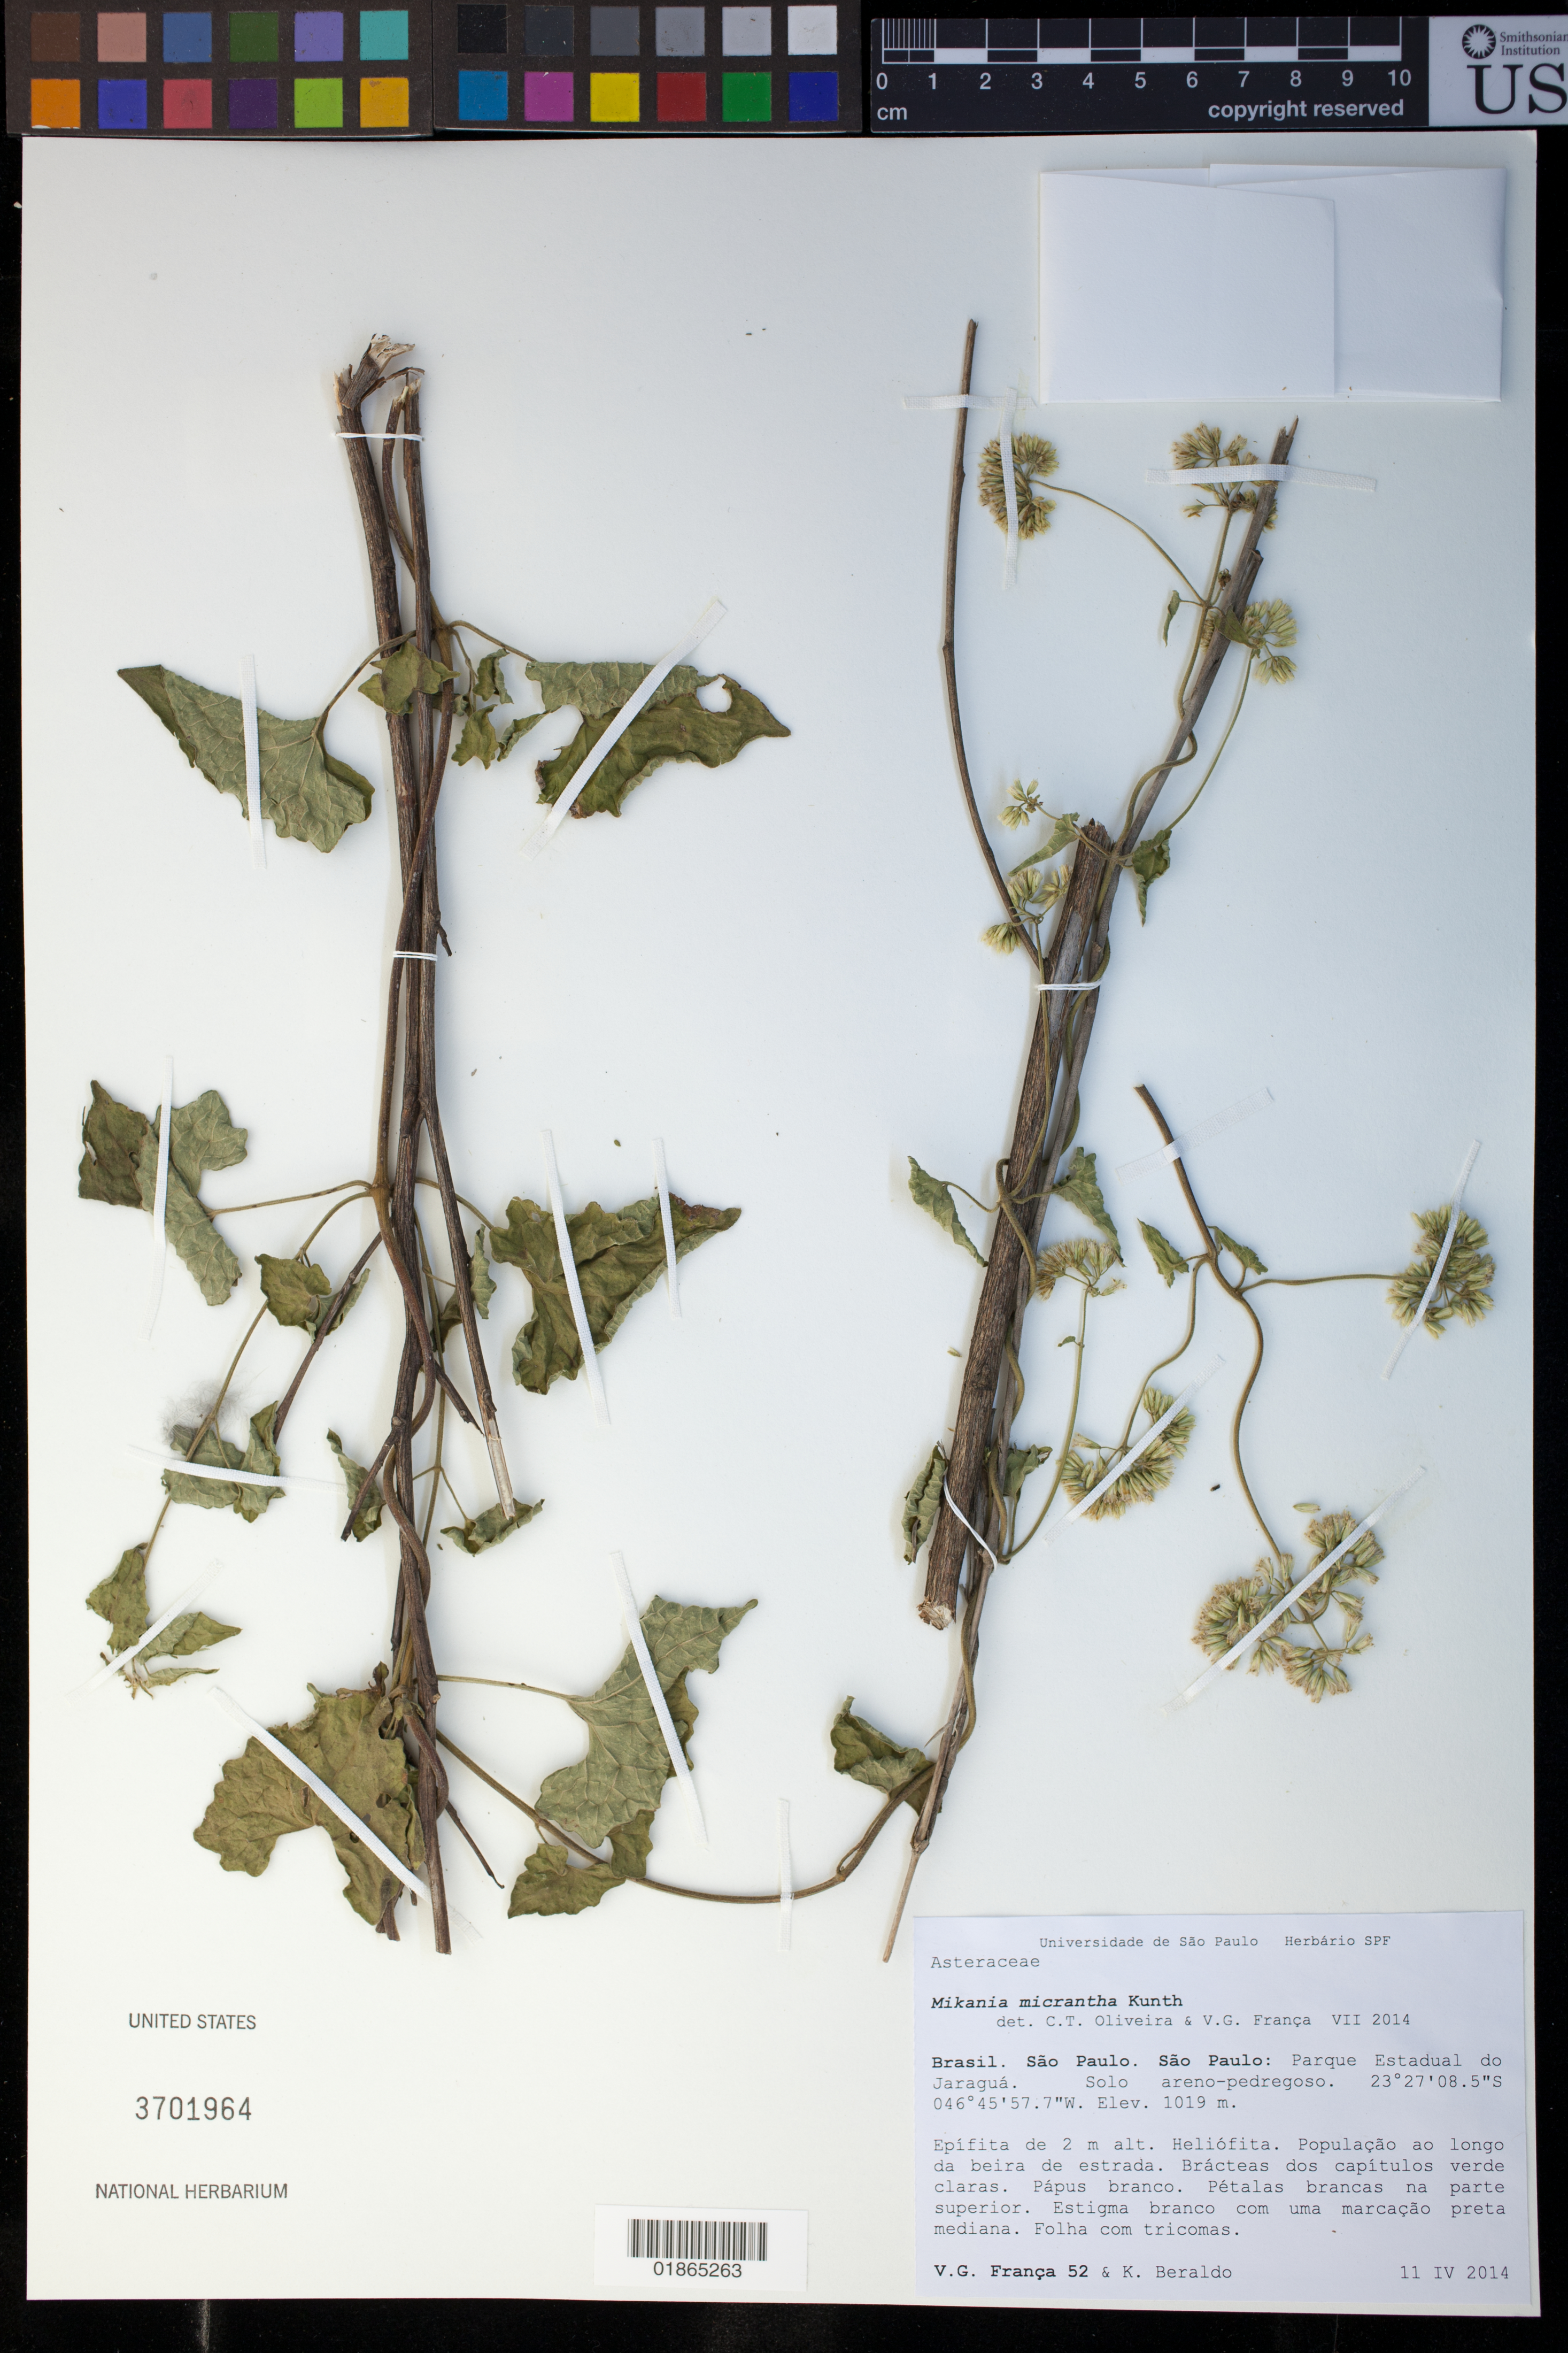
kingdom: Plantae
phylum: Tracheophyta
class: Magnoliopsida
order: Asterales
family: Asteraceae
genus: Mikania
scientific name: Mikania micrantha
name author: Kunth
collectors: V. França & K. Beraldo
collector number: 52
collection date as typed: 11 IV 2014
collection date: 2014-04-11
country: Brazil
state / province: São Paulo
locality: São Paulo: Parque Estadual do Jaraguá.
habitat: Solo areno-pedregoso.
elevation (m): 1019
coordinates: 23 27 08.5 S, 046 45 57.7 W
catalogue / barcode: US 3701964